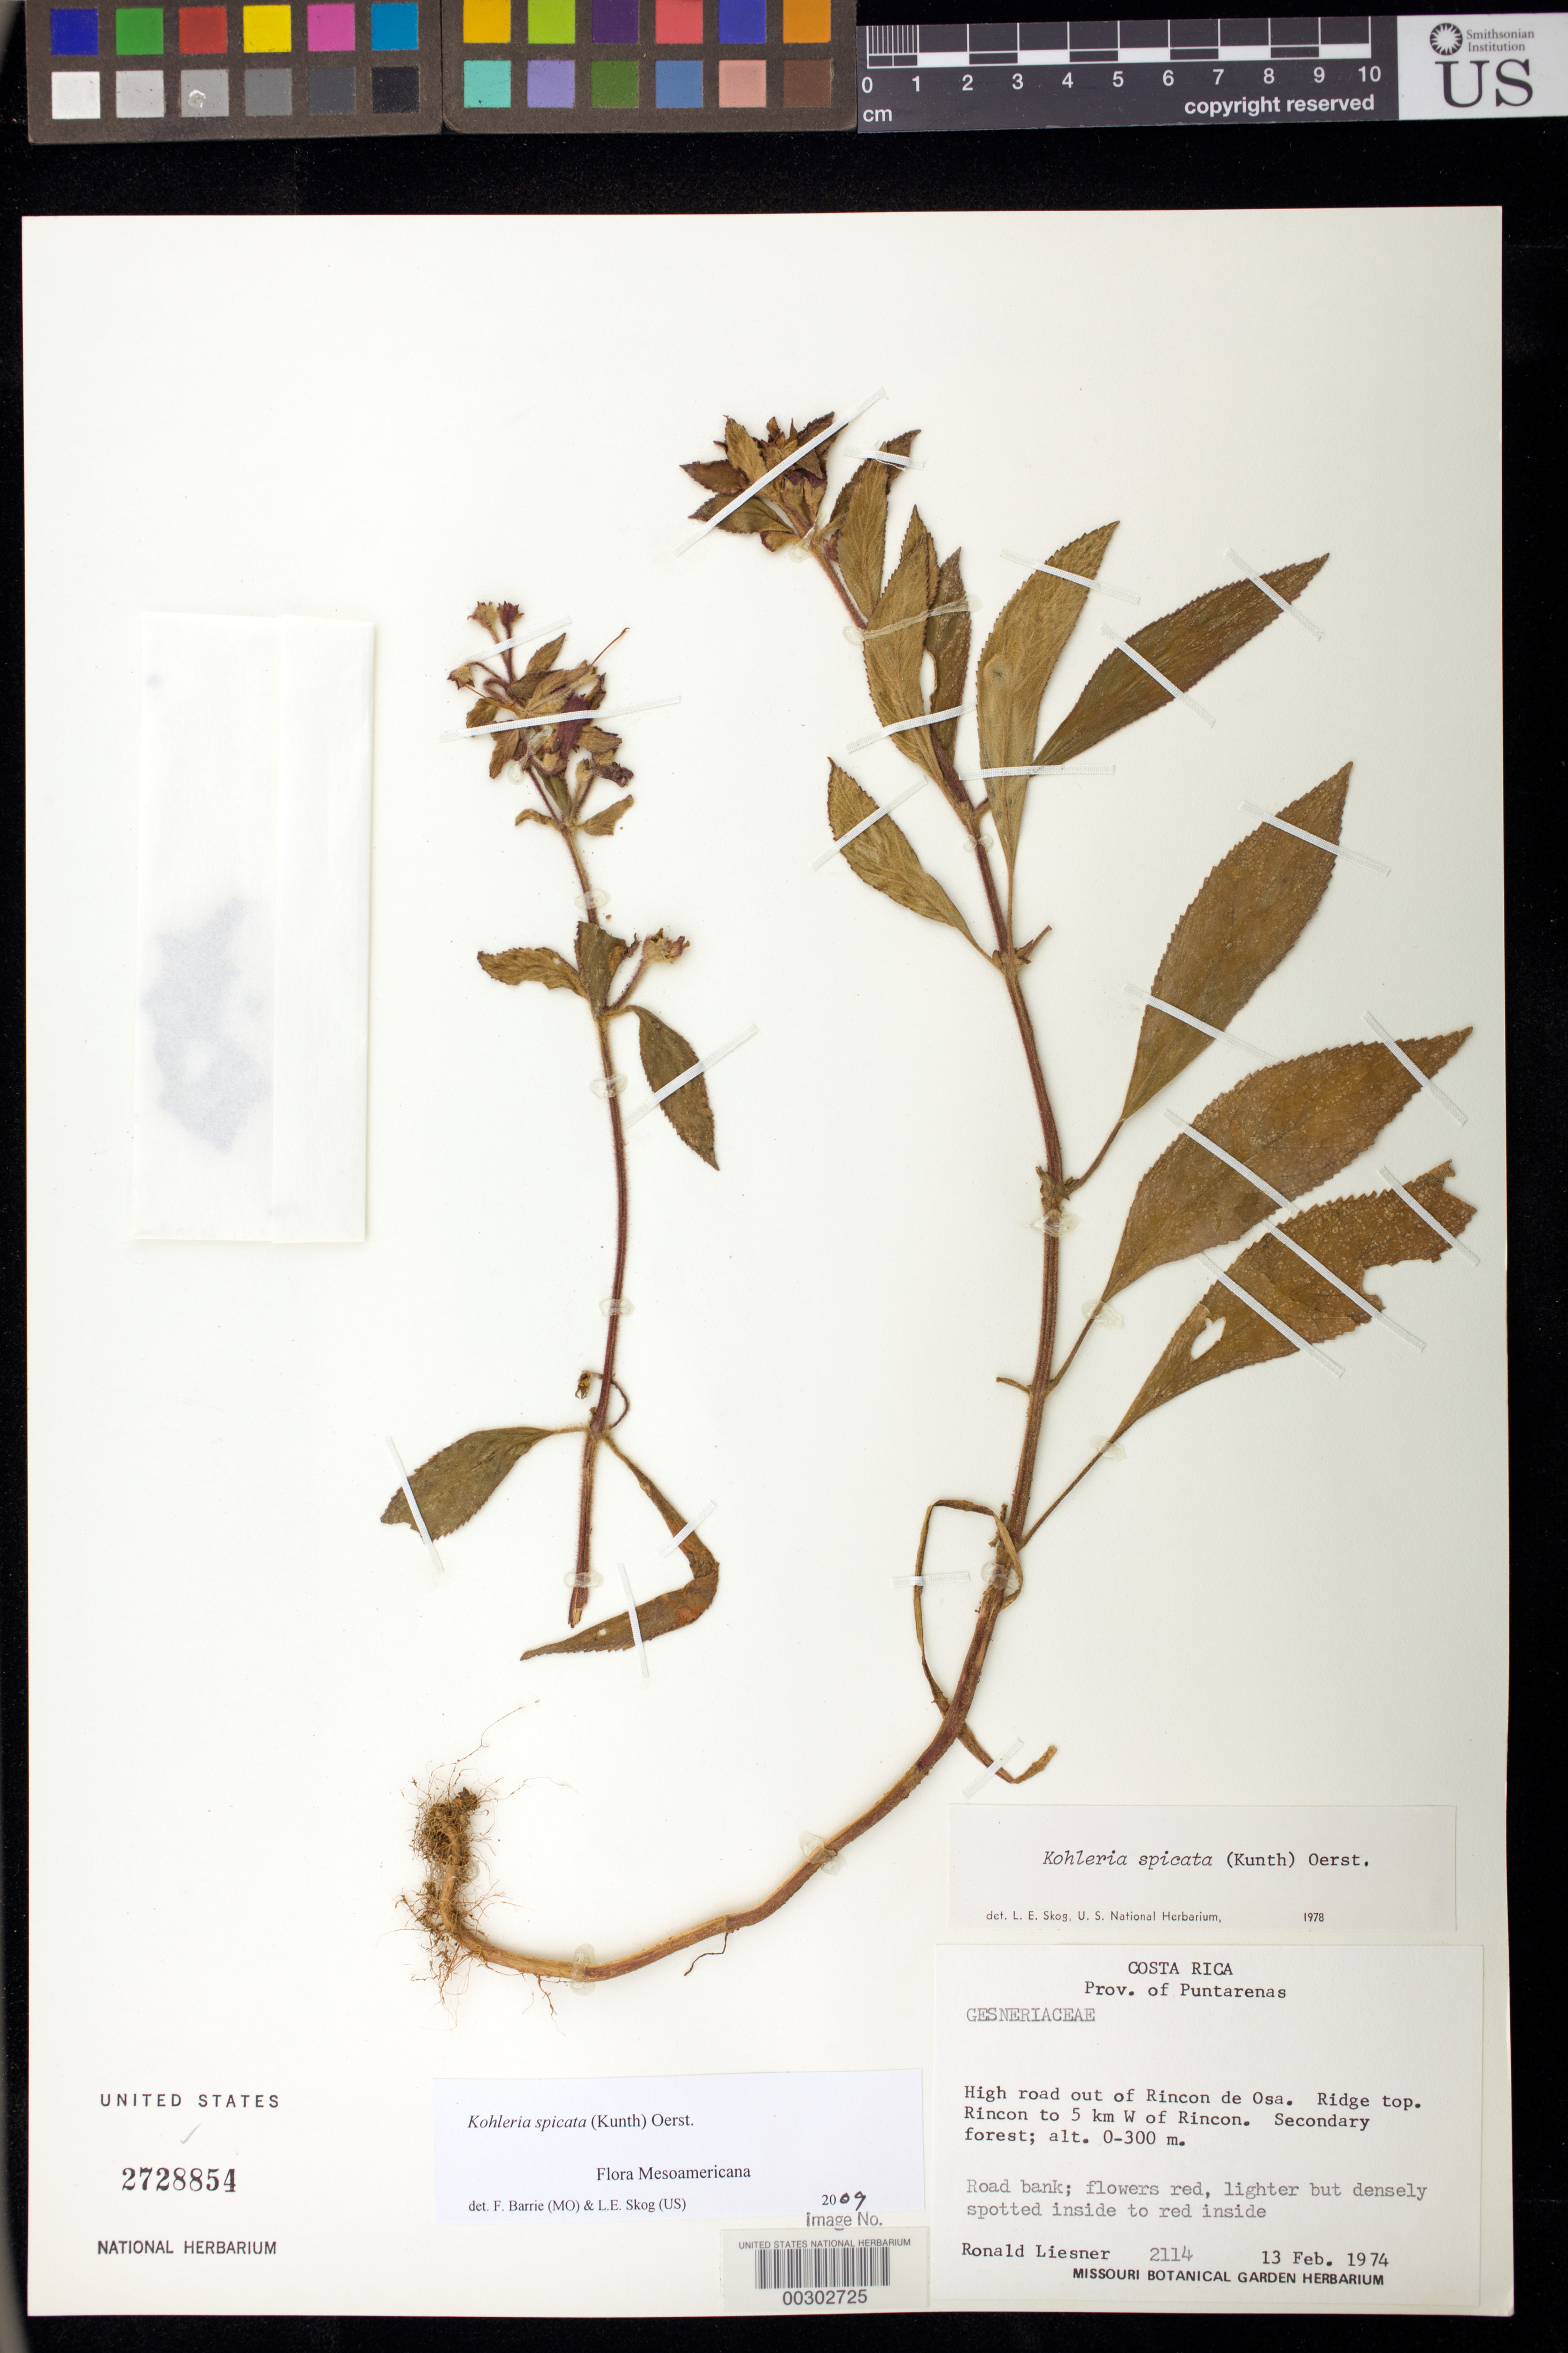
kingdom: Plantae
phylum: Tracheophyta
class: Magnoliopsida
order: Lamiales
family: Gesneriaceae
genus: Kohleria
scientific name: Kohleria spicata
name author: (Kunth) Oerst.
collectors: R. L. Liesner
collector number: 2114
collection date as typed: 13 Feb 1974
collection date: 1974-02-13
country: Costa Rica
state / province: Puntarenas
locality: High road out of Rincon de Osa, ridge top, Rincon to 5 km W of Rincon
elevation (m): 0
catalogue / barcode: US 2728854